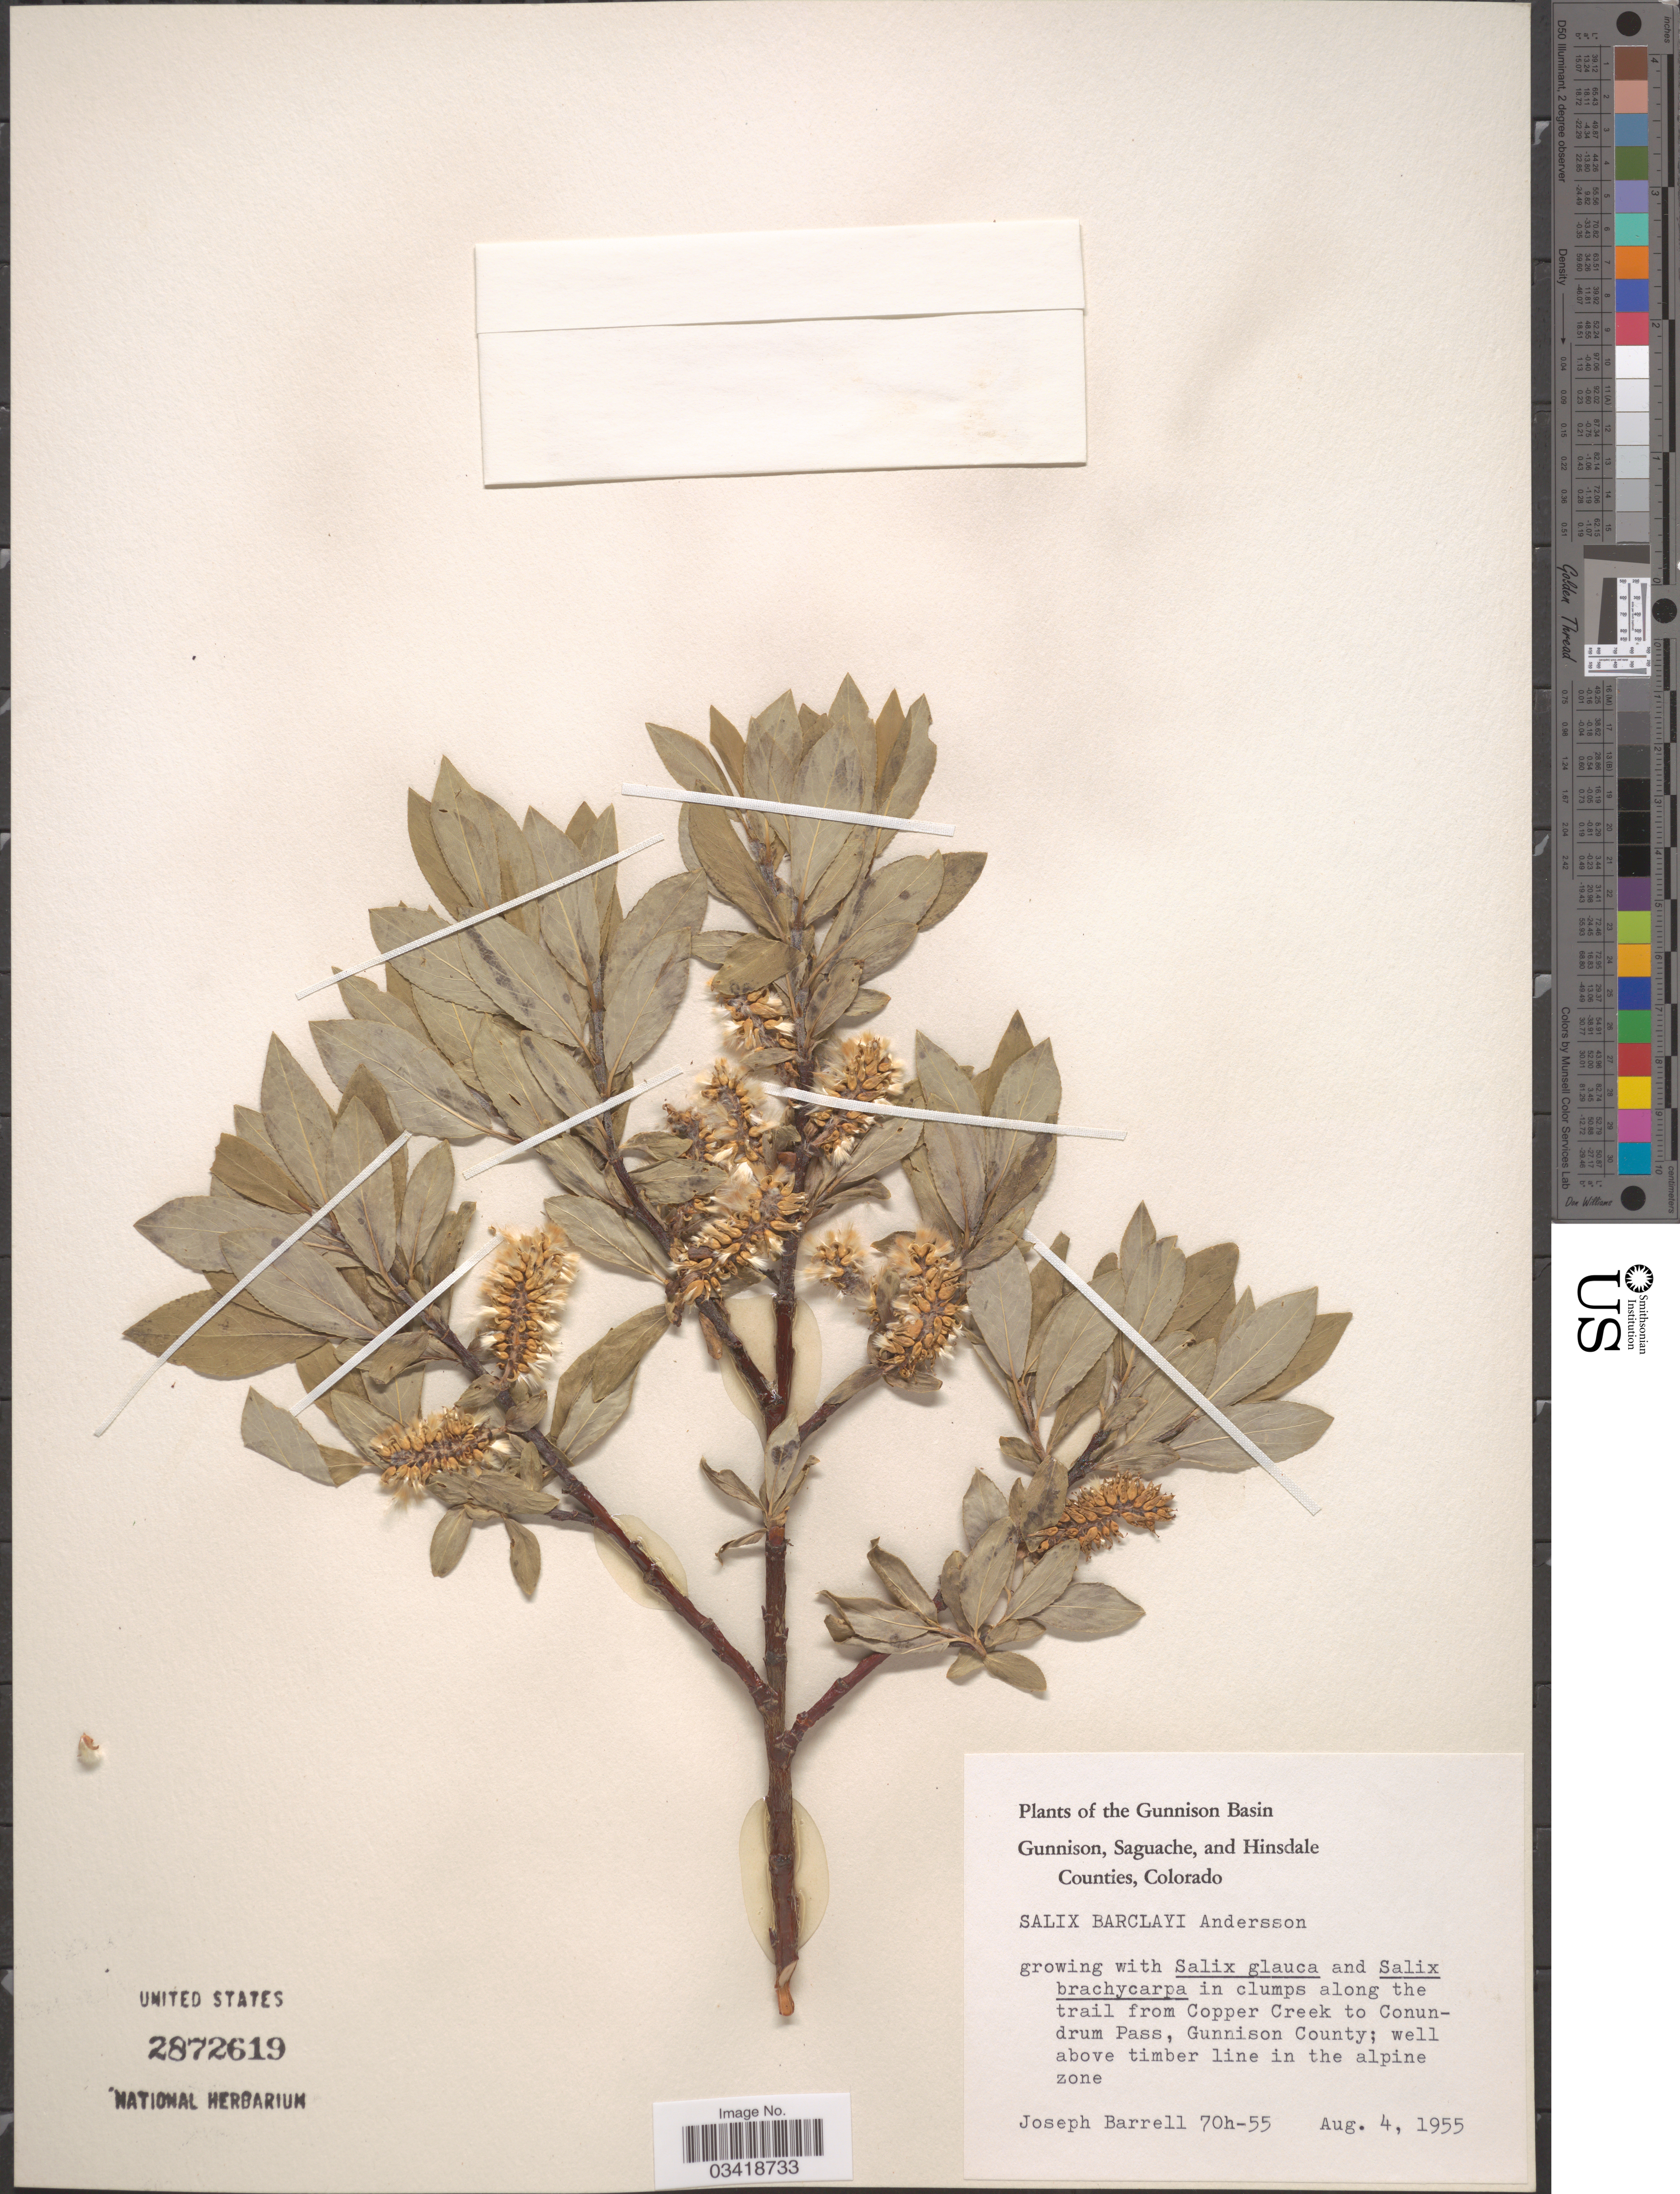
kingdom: Plantae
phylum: Tracheophyta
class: Magnoliopsida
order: Malpighiales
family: Salicaceae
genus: Salix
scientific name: Salix barclayi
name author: Andersson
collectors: J. Barrell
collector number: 70h-55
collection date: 1955-08-04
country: United States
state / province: Colorado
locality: The Gunnison Basin. In clumps along the trail from Copper Creek to Conundrum Pass, Gunnison County.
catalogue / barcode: US 2872619